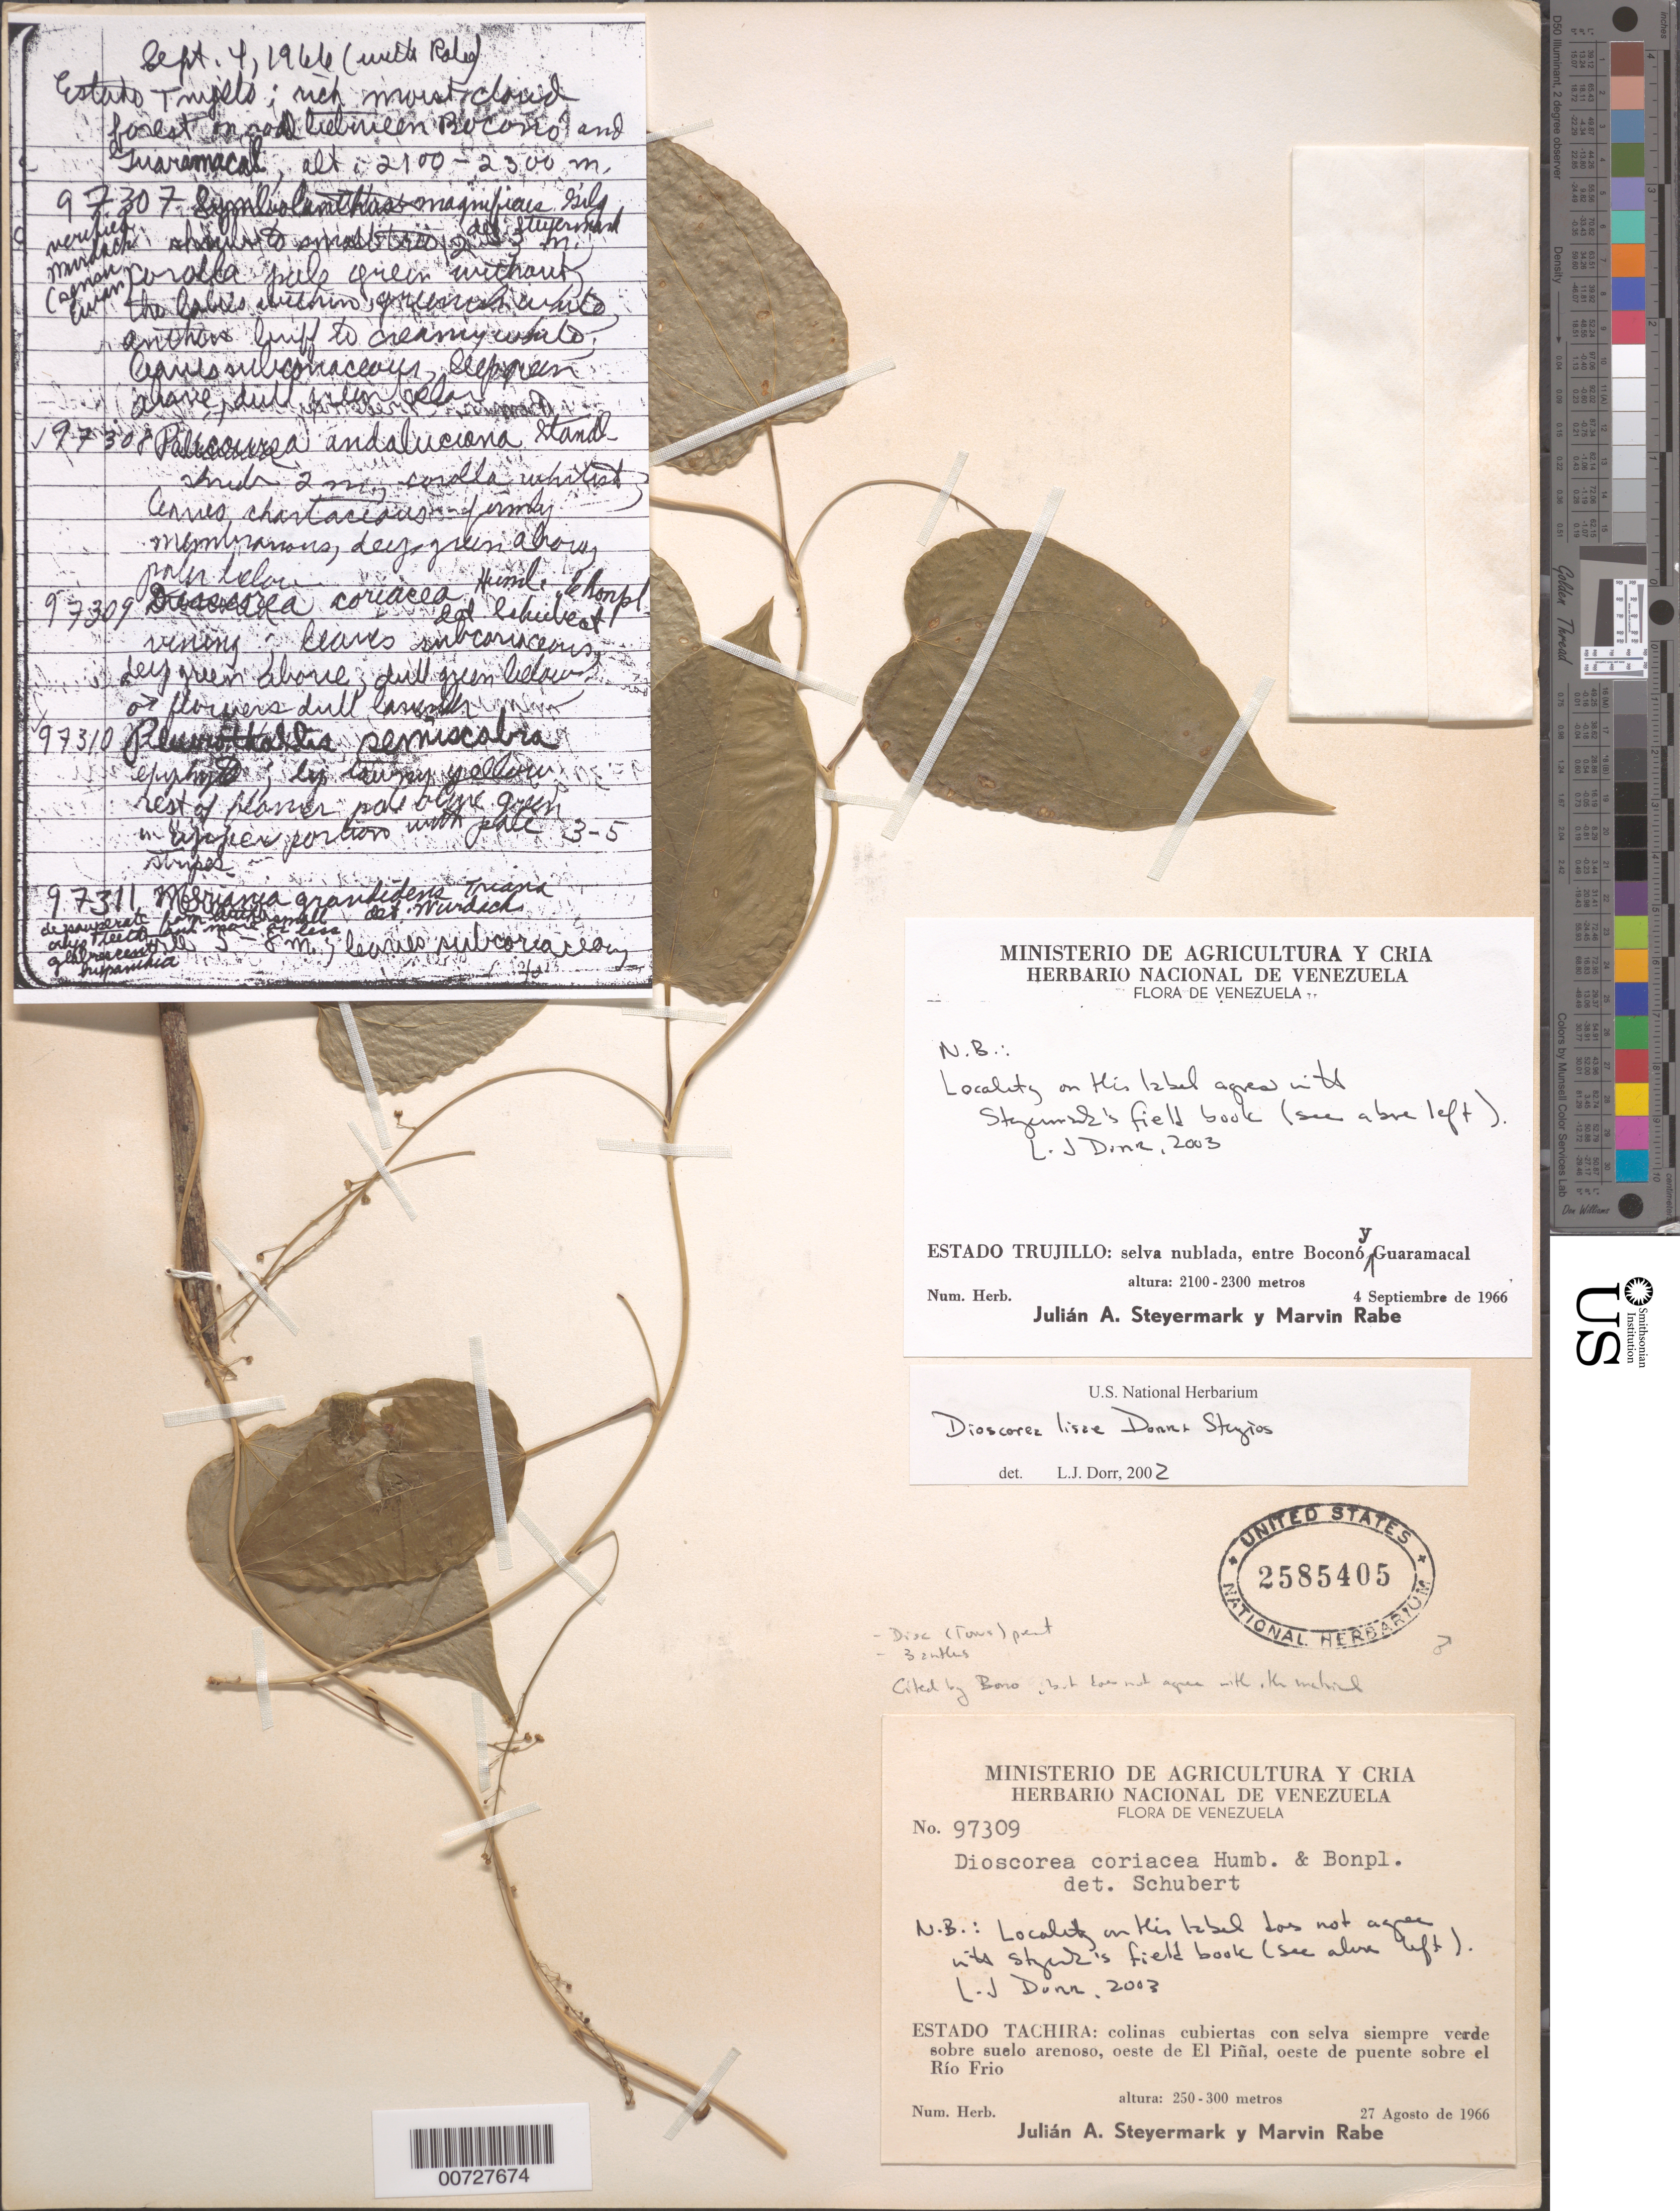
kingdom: Plantae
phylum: Tracheophyta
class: Liliopsida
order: Dioscoreales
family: Dioscoreaceae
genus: Dioscorea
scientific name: Dioscorea lisae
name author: Dorr & Stergios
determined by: Dorr, L. J., (BOT), Smithsonian Institution - National Museum of Natural History (UNITED STATES)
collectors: J. Steyermark & M. Rabe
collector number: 97309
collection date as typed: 27 Aug 1966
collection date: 1966-08-27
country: Venezuela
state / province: Trujillo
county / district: Boconó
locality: Entre Boconó y Guaramacal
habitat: Rich moist cloud forest.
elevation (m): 2100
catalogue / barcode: US 2585405